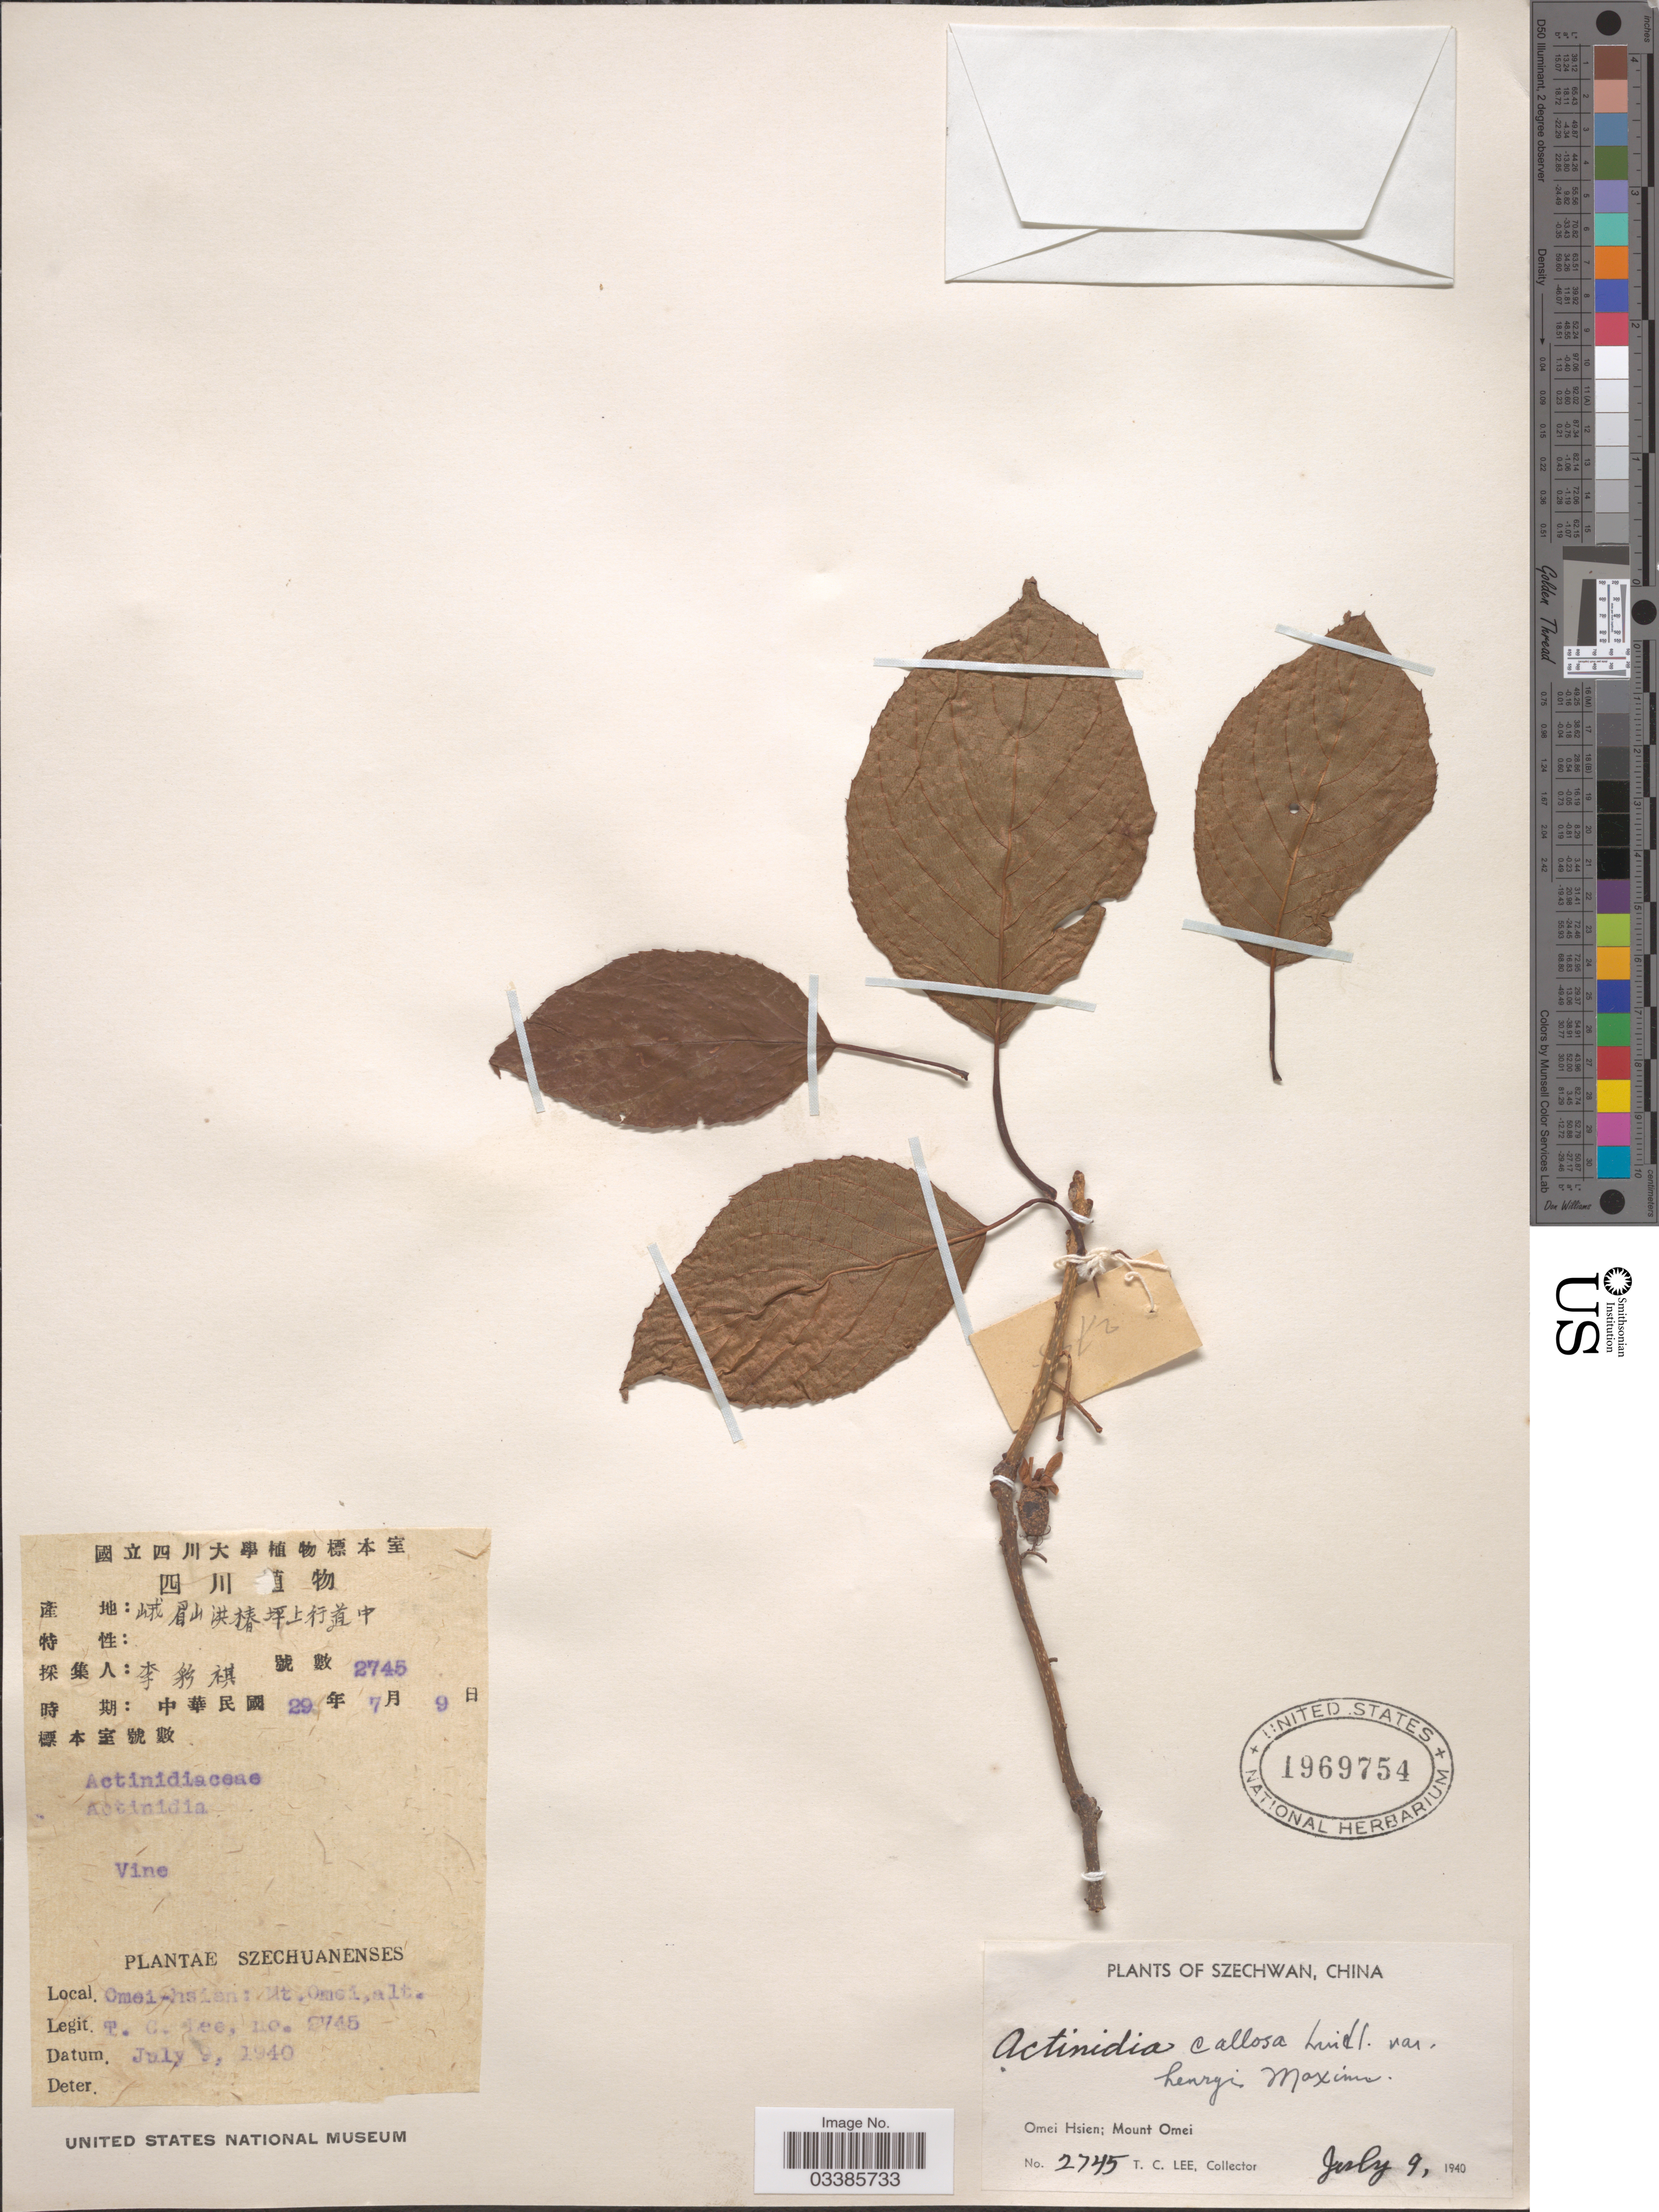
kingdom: Plantae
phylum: Tracheophyta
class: Magnoliopsida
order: Ericales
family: Actinidiaceae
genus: Actinidia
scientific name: Actinidia callosa var. henryi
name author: Maxim.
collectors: T. Lee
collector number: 2745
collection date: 1940-07-09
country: China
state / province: Sichuan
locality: Szechwan. Omei Hsien; Mount Omei.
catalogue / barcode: US 1969754